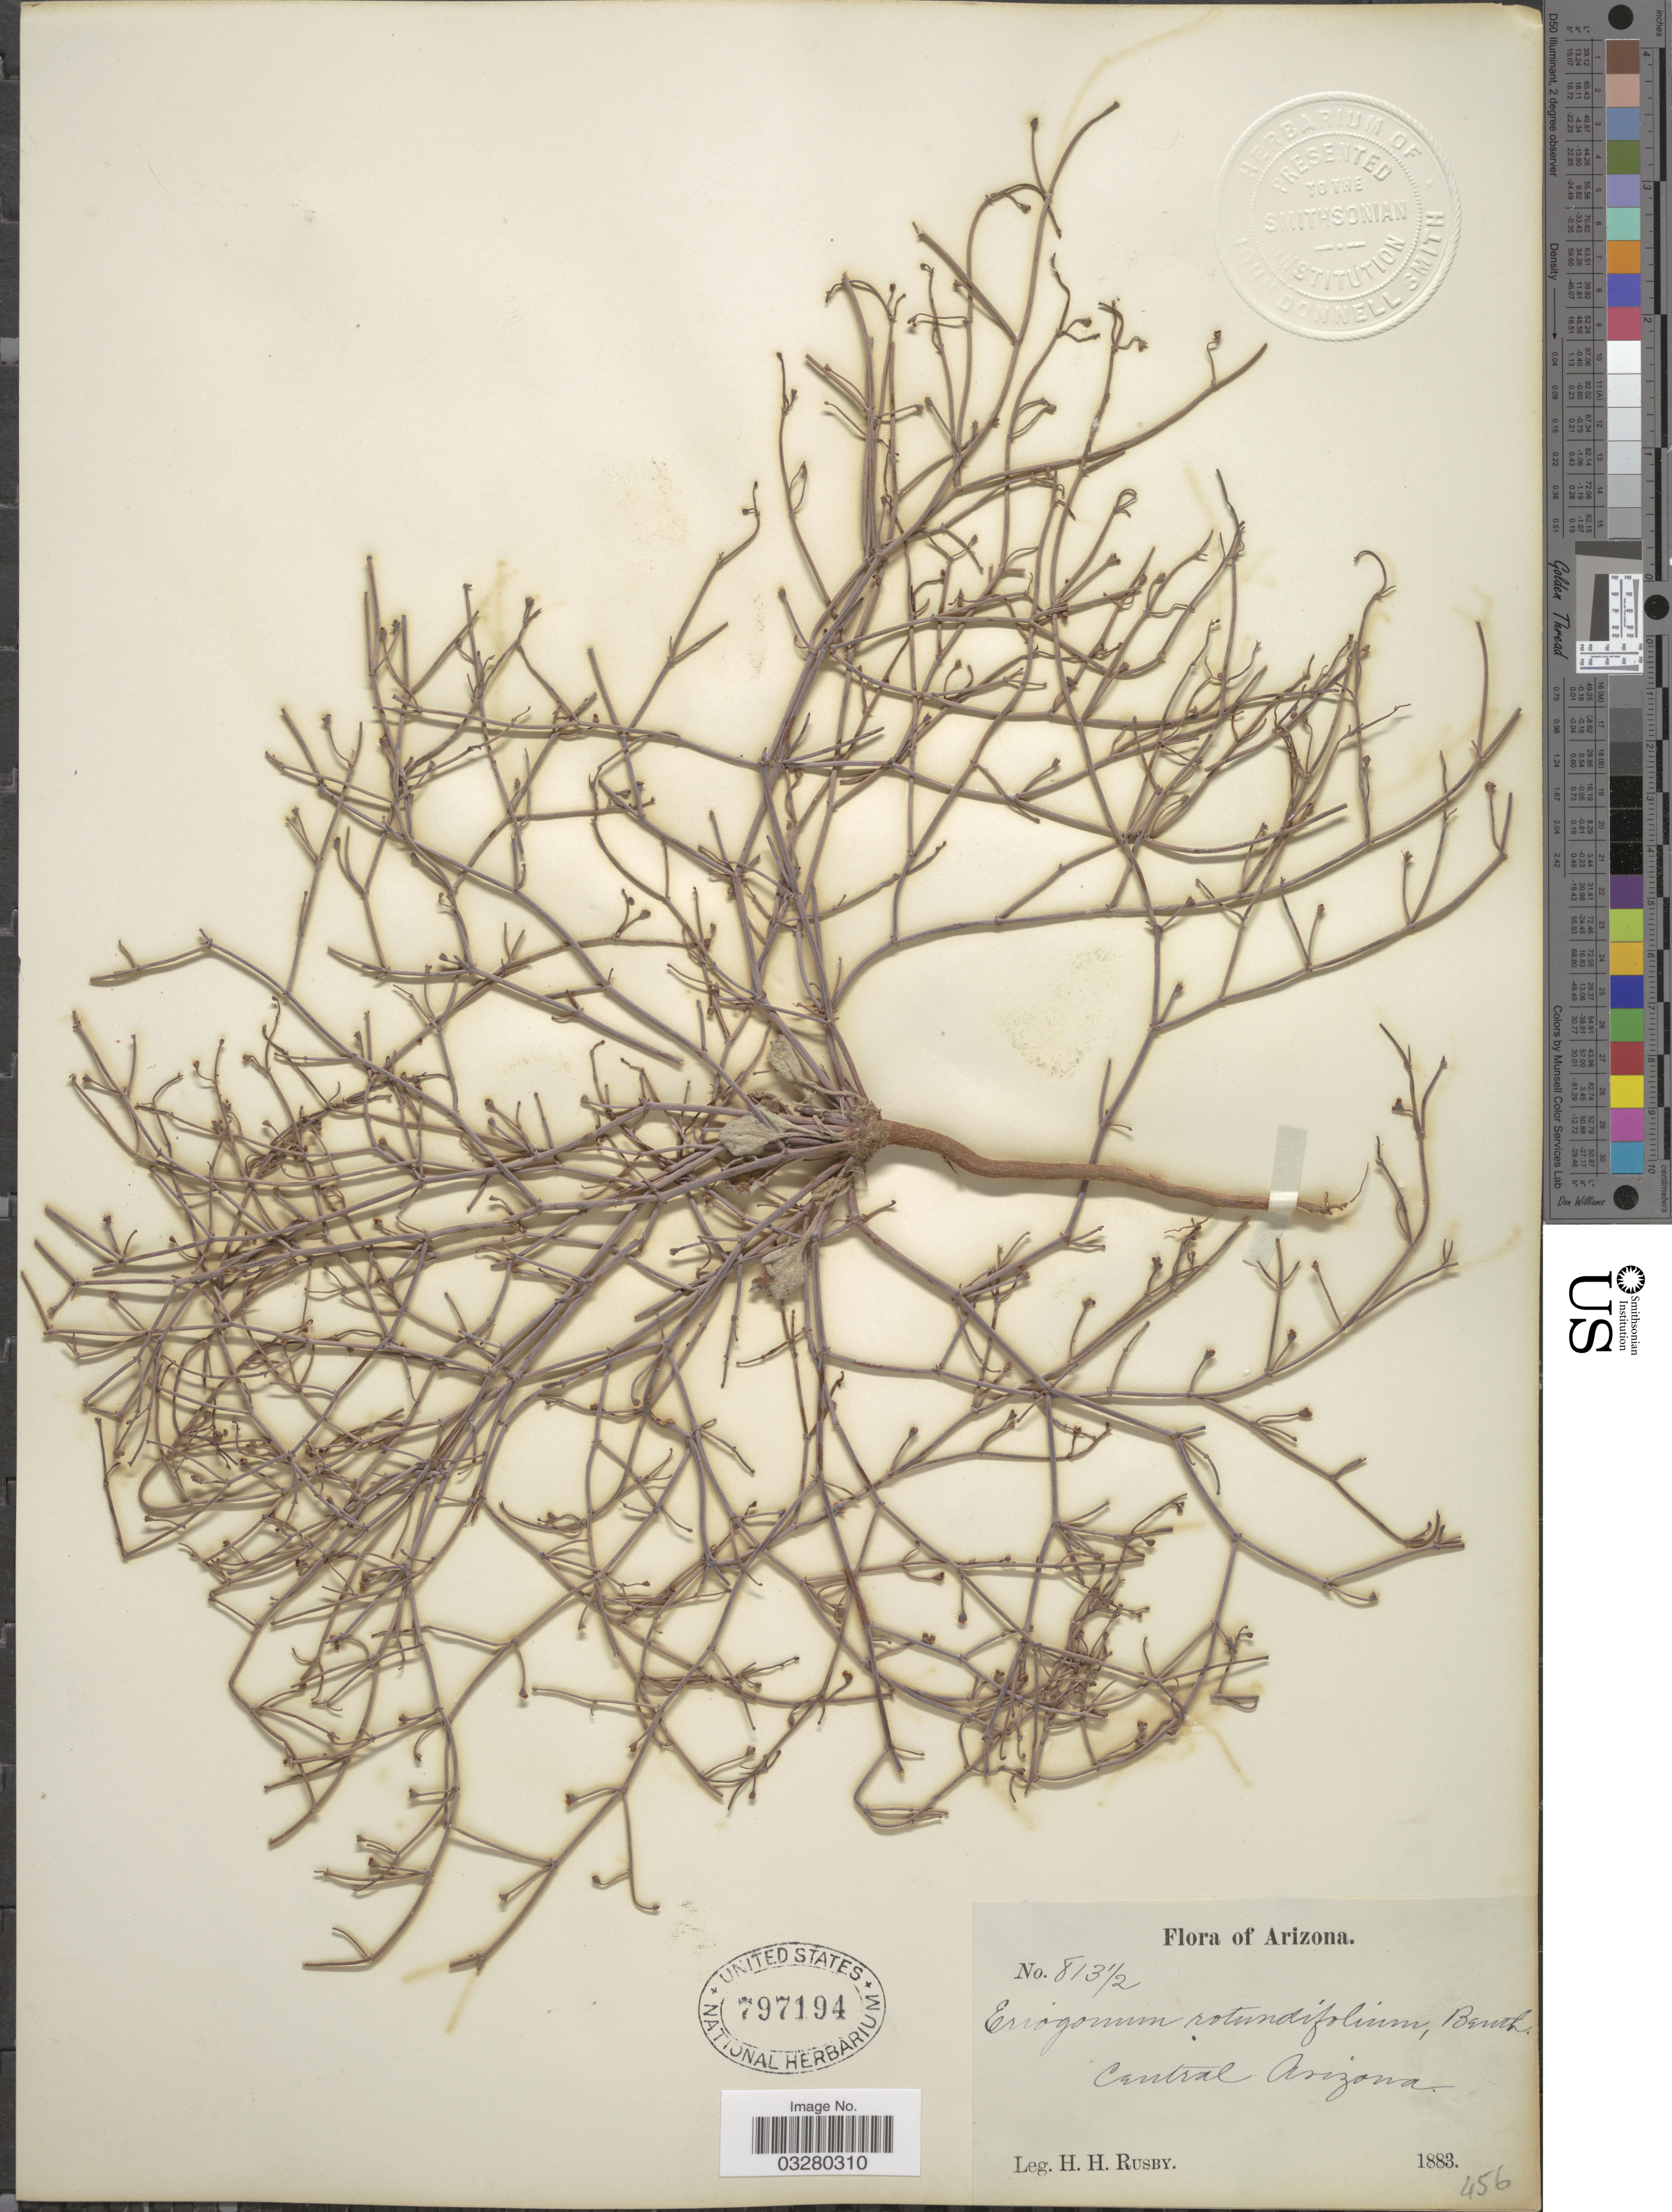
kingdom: Plantae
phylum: Tracheophyta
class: Magnoliopsida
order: Caryophyllales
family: Polygonaceae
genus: Eriogonum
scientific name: Eriogonum rotundifolium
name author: Benth. in DC.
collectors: H. H. Rusby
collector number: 813½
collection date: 1883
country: United States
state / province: Arizona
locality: Central Arizona.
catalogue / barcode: US 797194